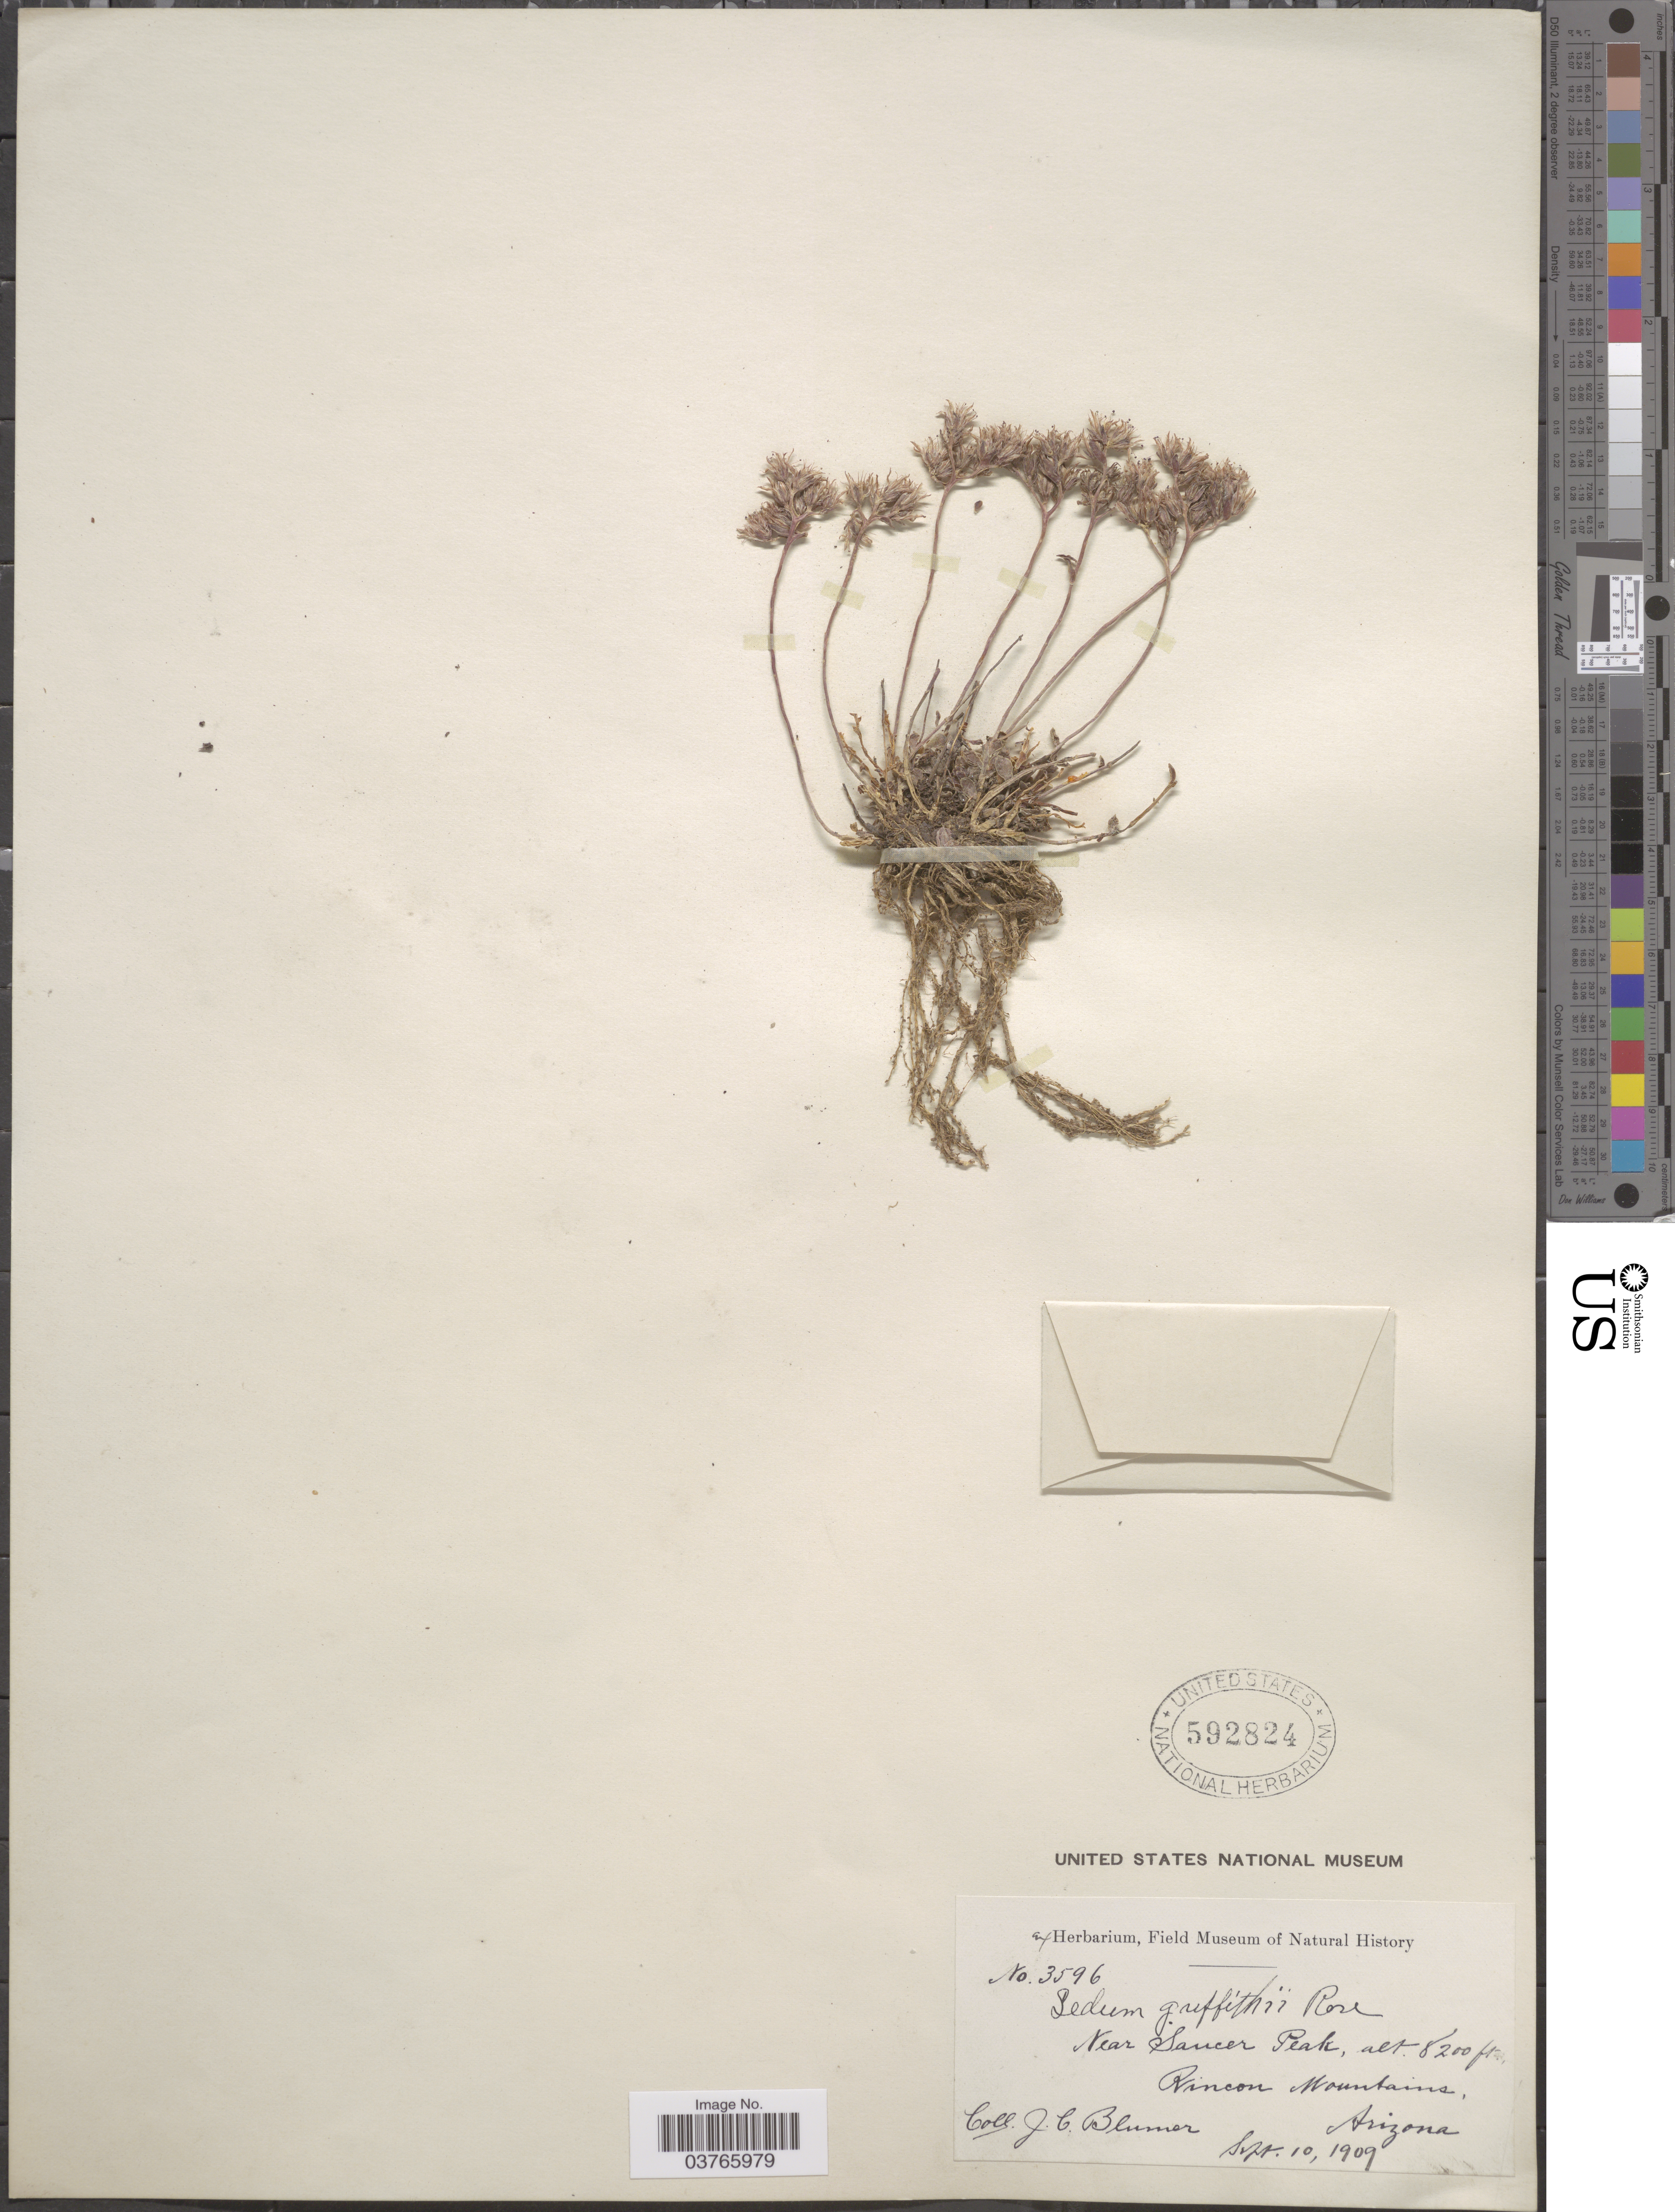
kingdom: Plantae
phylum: Tracheophyta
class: Magnoliopsida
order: Saxifragales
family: Crassulaceae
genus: Sedum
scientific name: Sedum griffithsii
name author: Rose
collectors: J. C. Blumer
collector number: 3596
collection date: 1909-09-10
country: United States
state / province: Arizona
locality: Near Saucer Peak. Rincon Mountains.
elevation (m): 2499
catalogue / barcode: US 592824